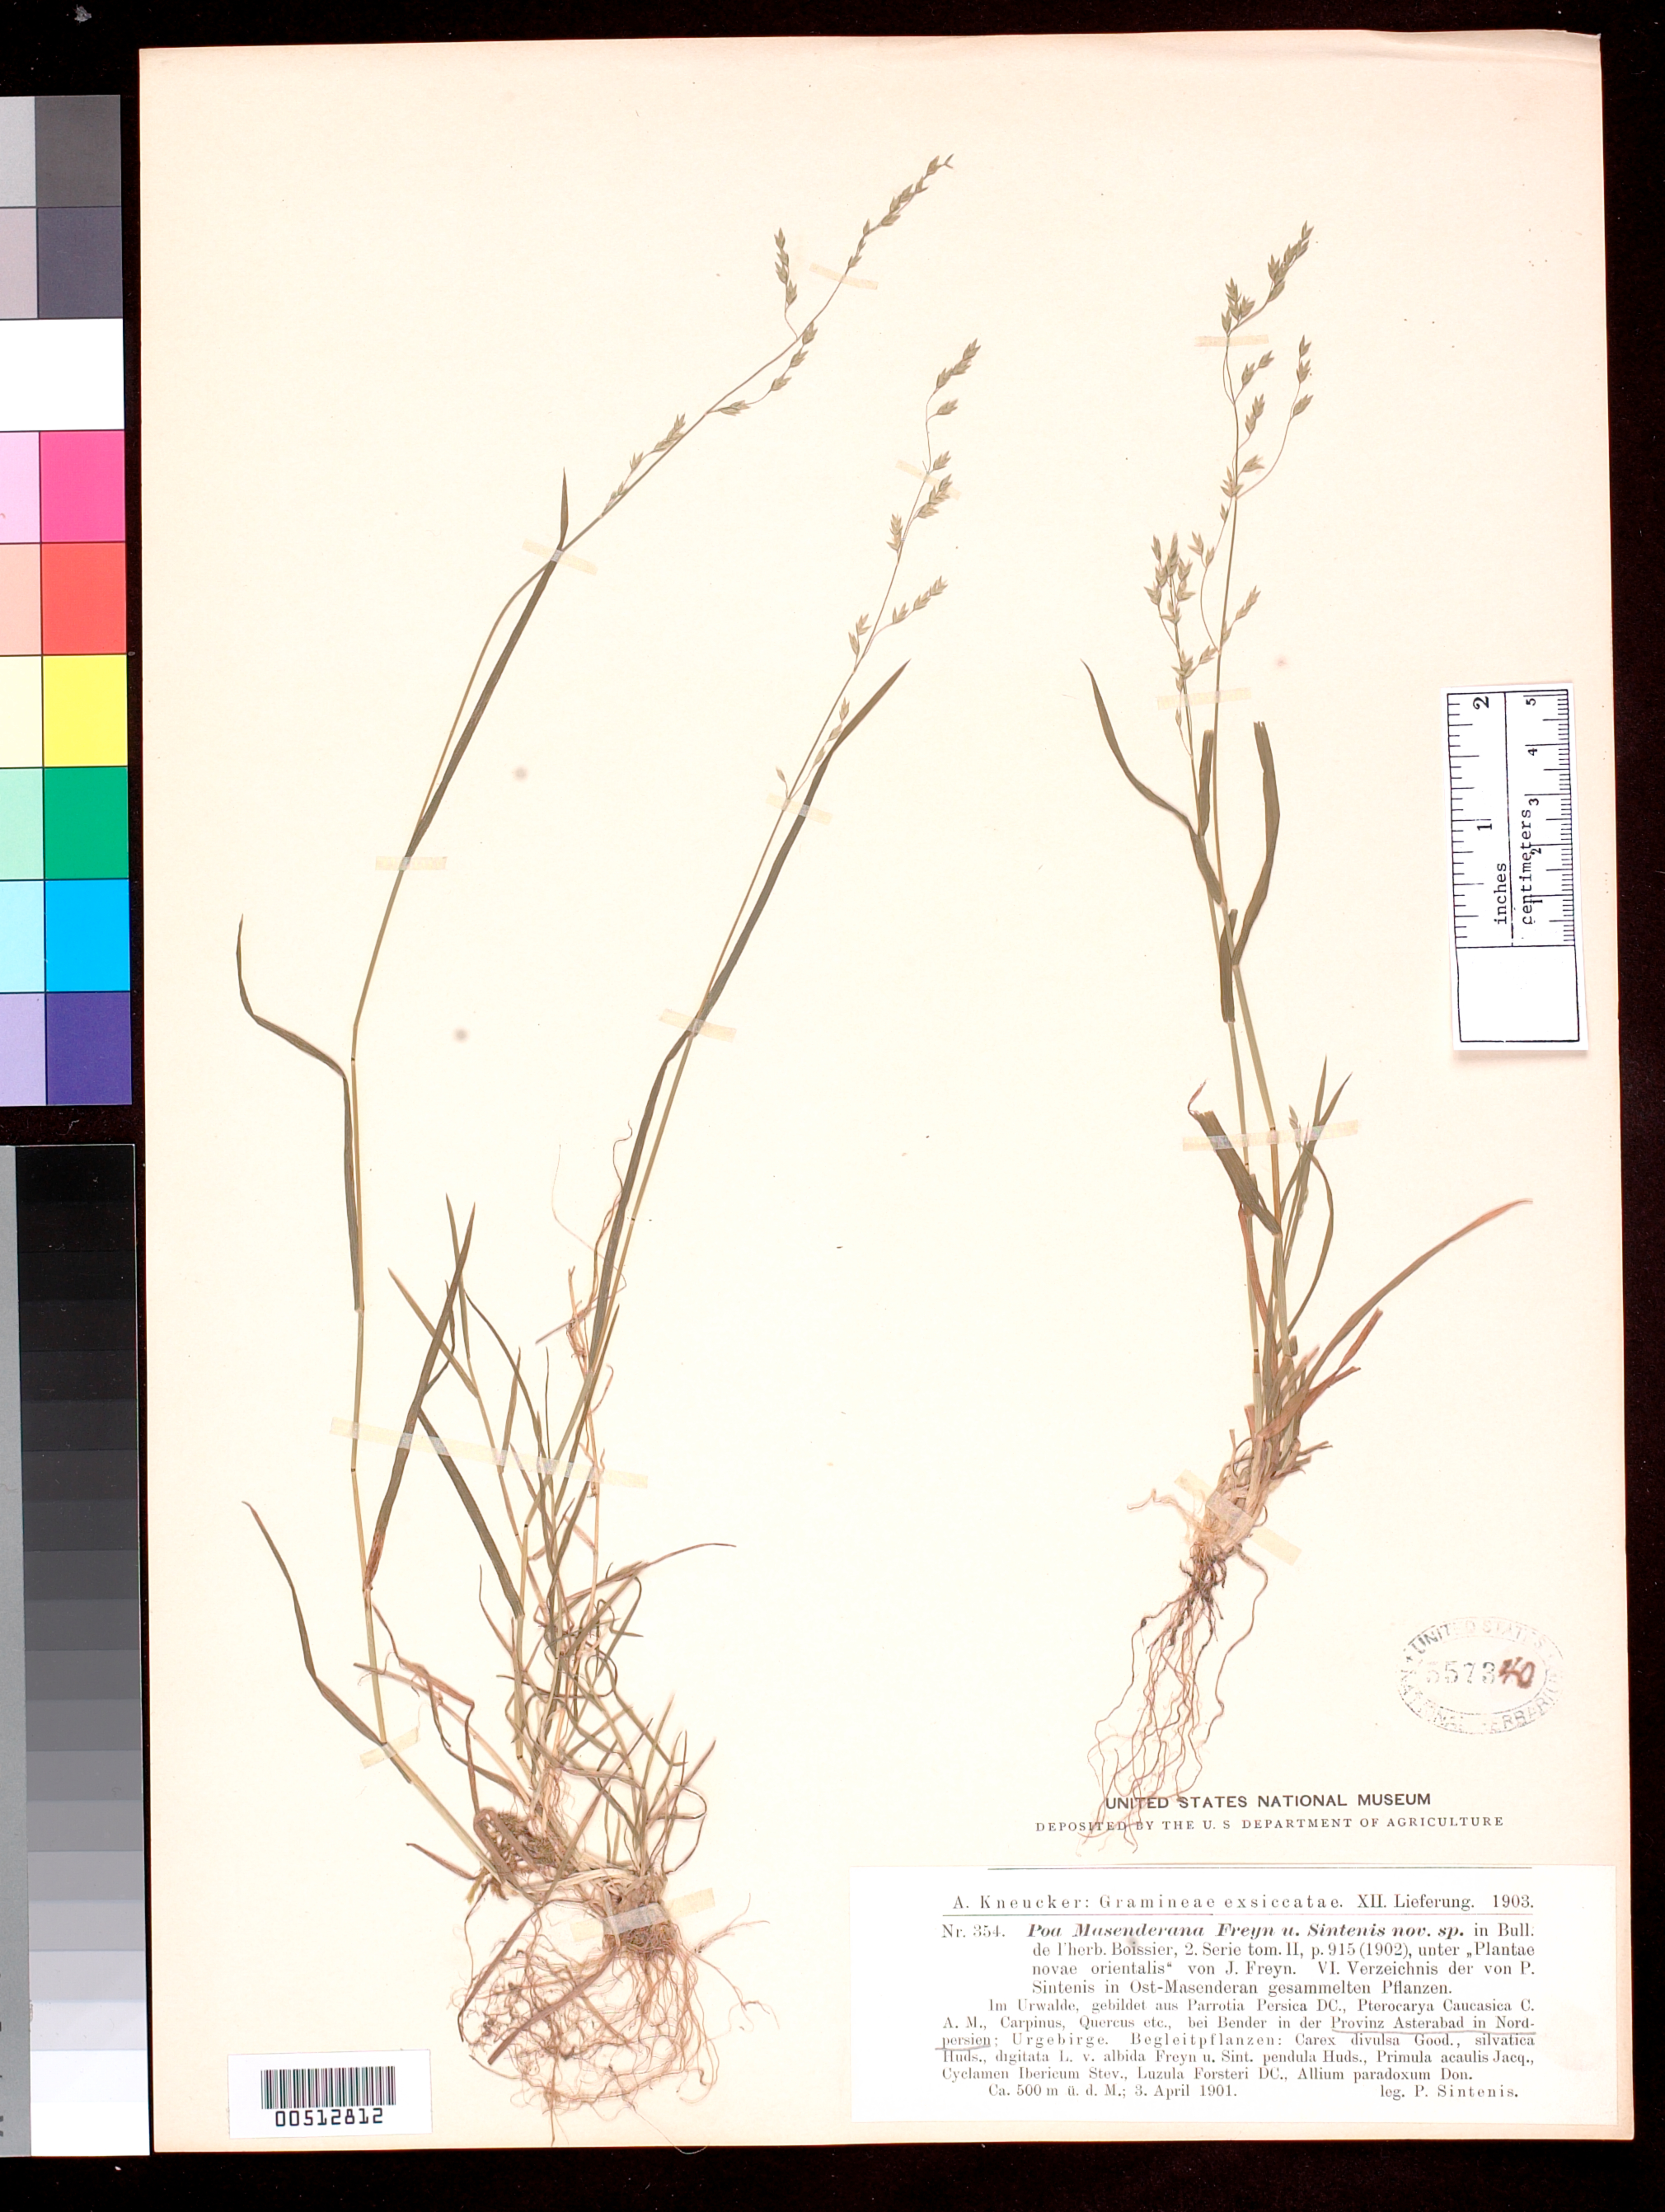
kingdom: Plantae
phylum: Tracheophyta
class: Liliopsida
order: Poales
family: Poaceae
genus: Poa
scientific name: Poa masenderana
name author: Freyn & Sint.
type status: Type Collection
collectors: P. Sintenis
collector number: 354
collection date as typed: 03 Apr 1901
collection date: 1901-04-03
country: Iran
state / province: Mazandaran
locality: Bei Bender in der Provinz Asterbad. [Near Bandar in Asterbad Province]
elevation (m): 500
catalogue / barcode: US 557340